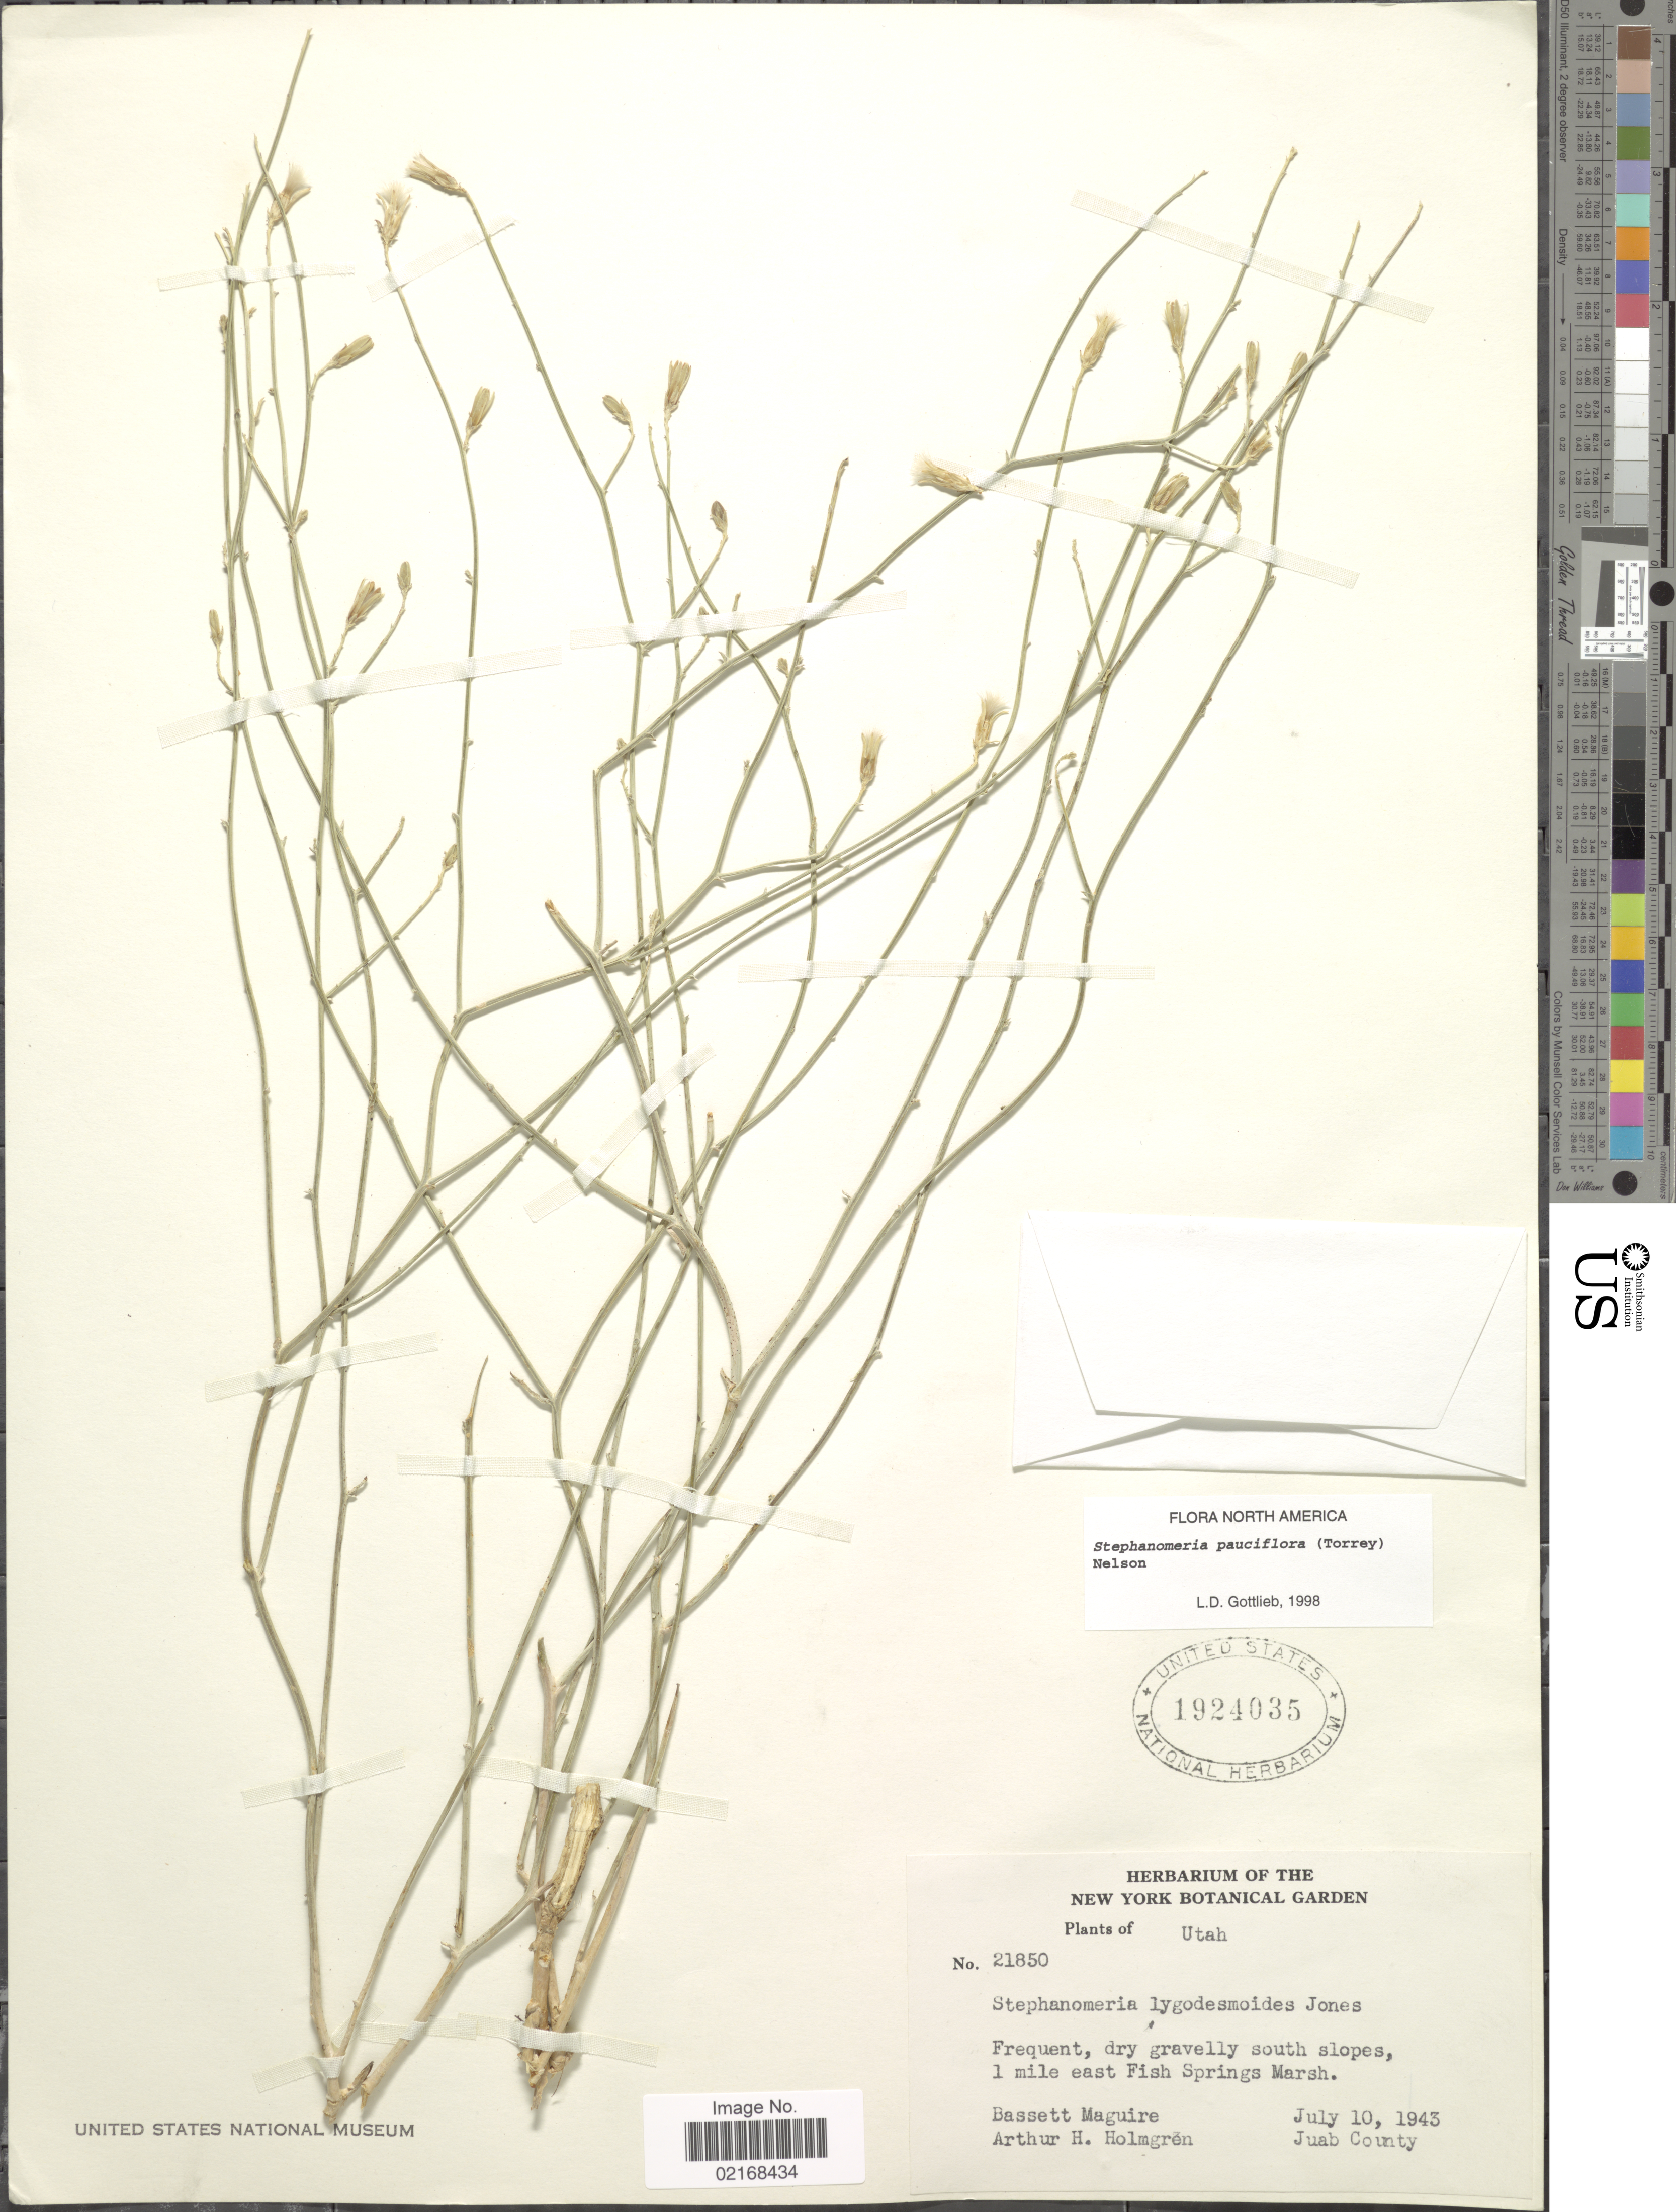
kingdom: Plantae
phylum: Tracheophyta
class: Magnoliopsida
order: Asterales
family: Asteraceae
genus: Stephanomeria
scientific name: Stephanomeria pauciflora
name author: (Torr.) A. Nelson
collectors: B. Maguire & A. H. Holmgren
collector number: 21850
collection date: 1943-07-10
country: United States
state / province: Utah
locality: Frequent, dry gravelly south slopes, 1 mile east Fish Springs Marsh, Juab County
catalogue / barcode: US 1924035